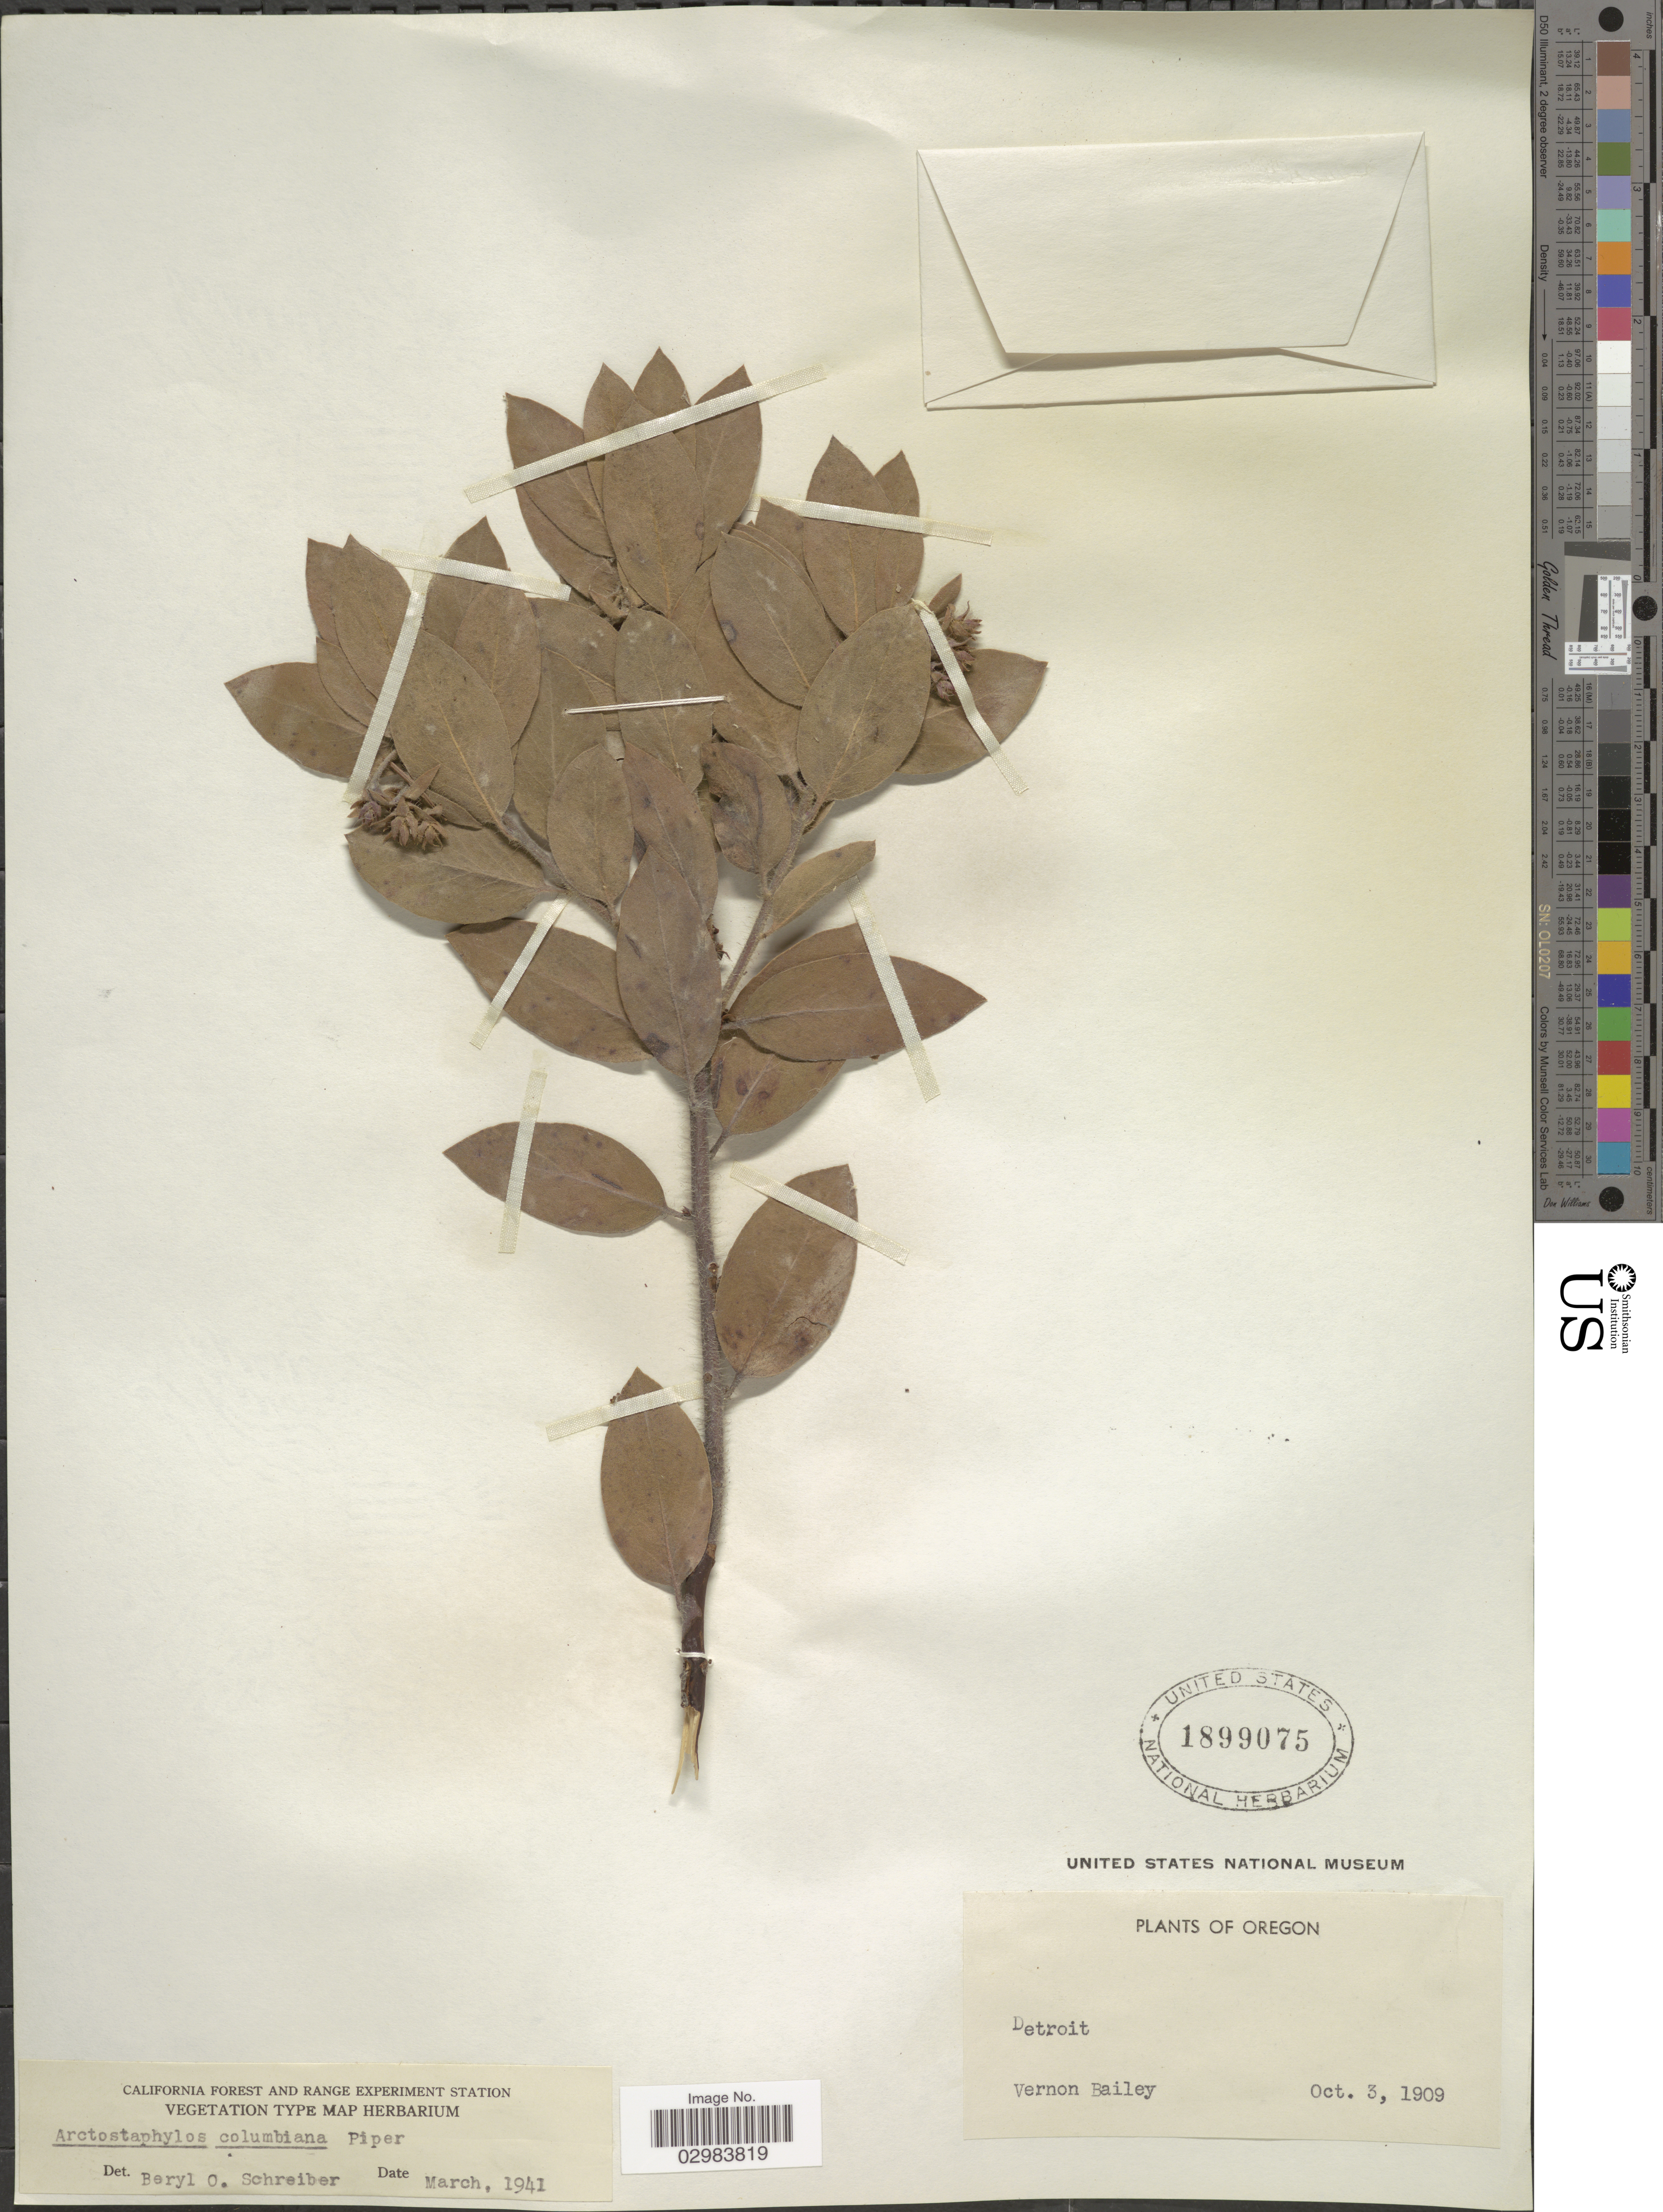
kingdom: Plantae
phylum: Tracheophyta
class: Magnoliopsida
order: Ericales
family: Ericaceae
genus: Arctostaphylos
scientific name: Arctostaphylos columbiana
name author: Piper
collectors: V. O. Bailey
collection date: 1909-10-03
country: United States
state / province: Oregon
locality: Detroit.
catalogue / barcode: US 1899075